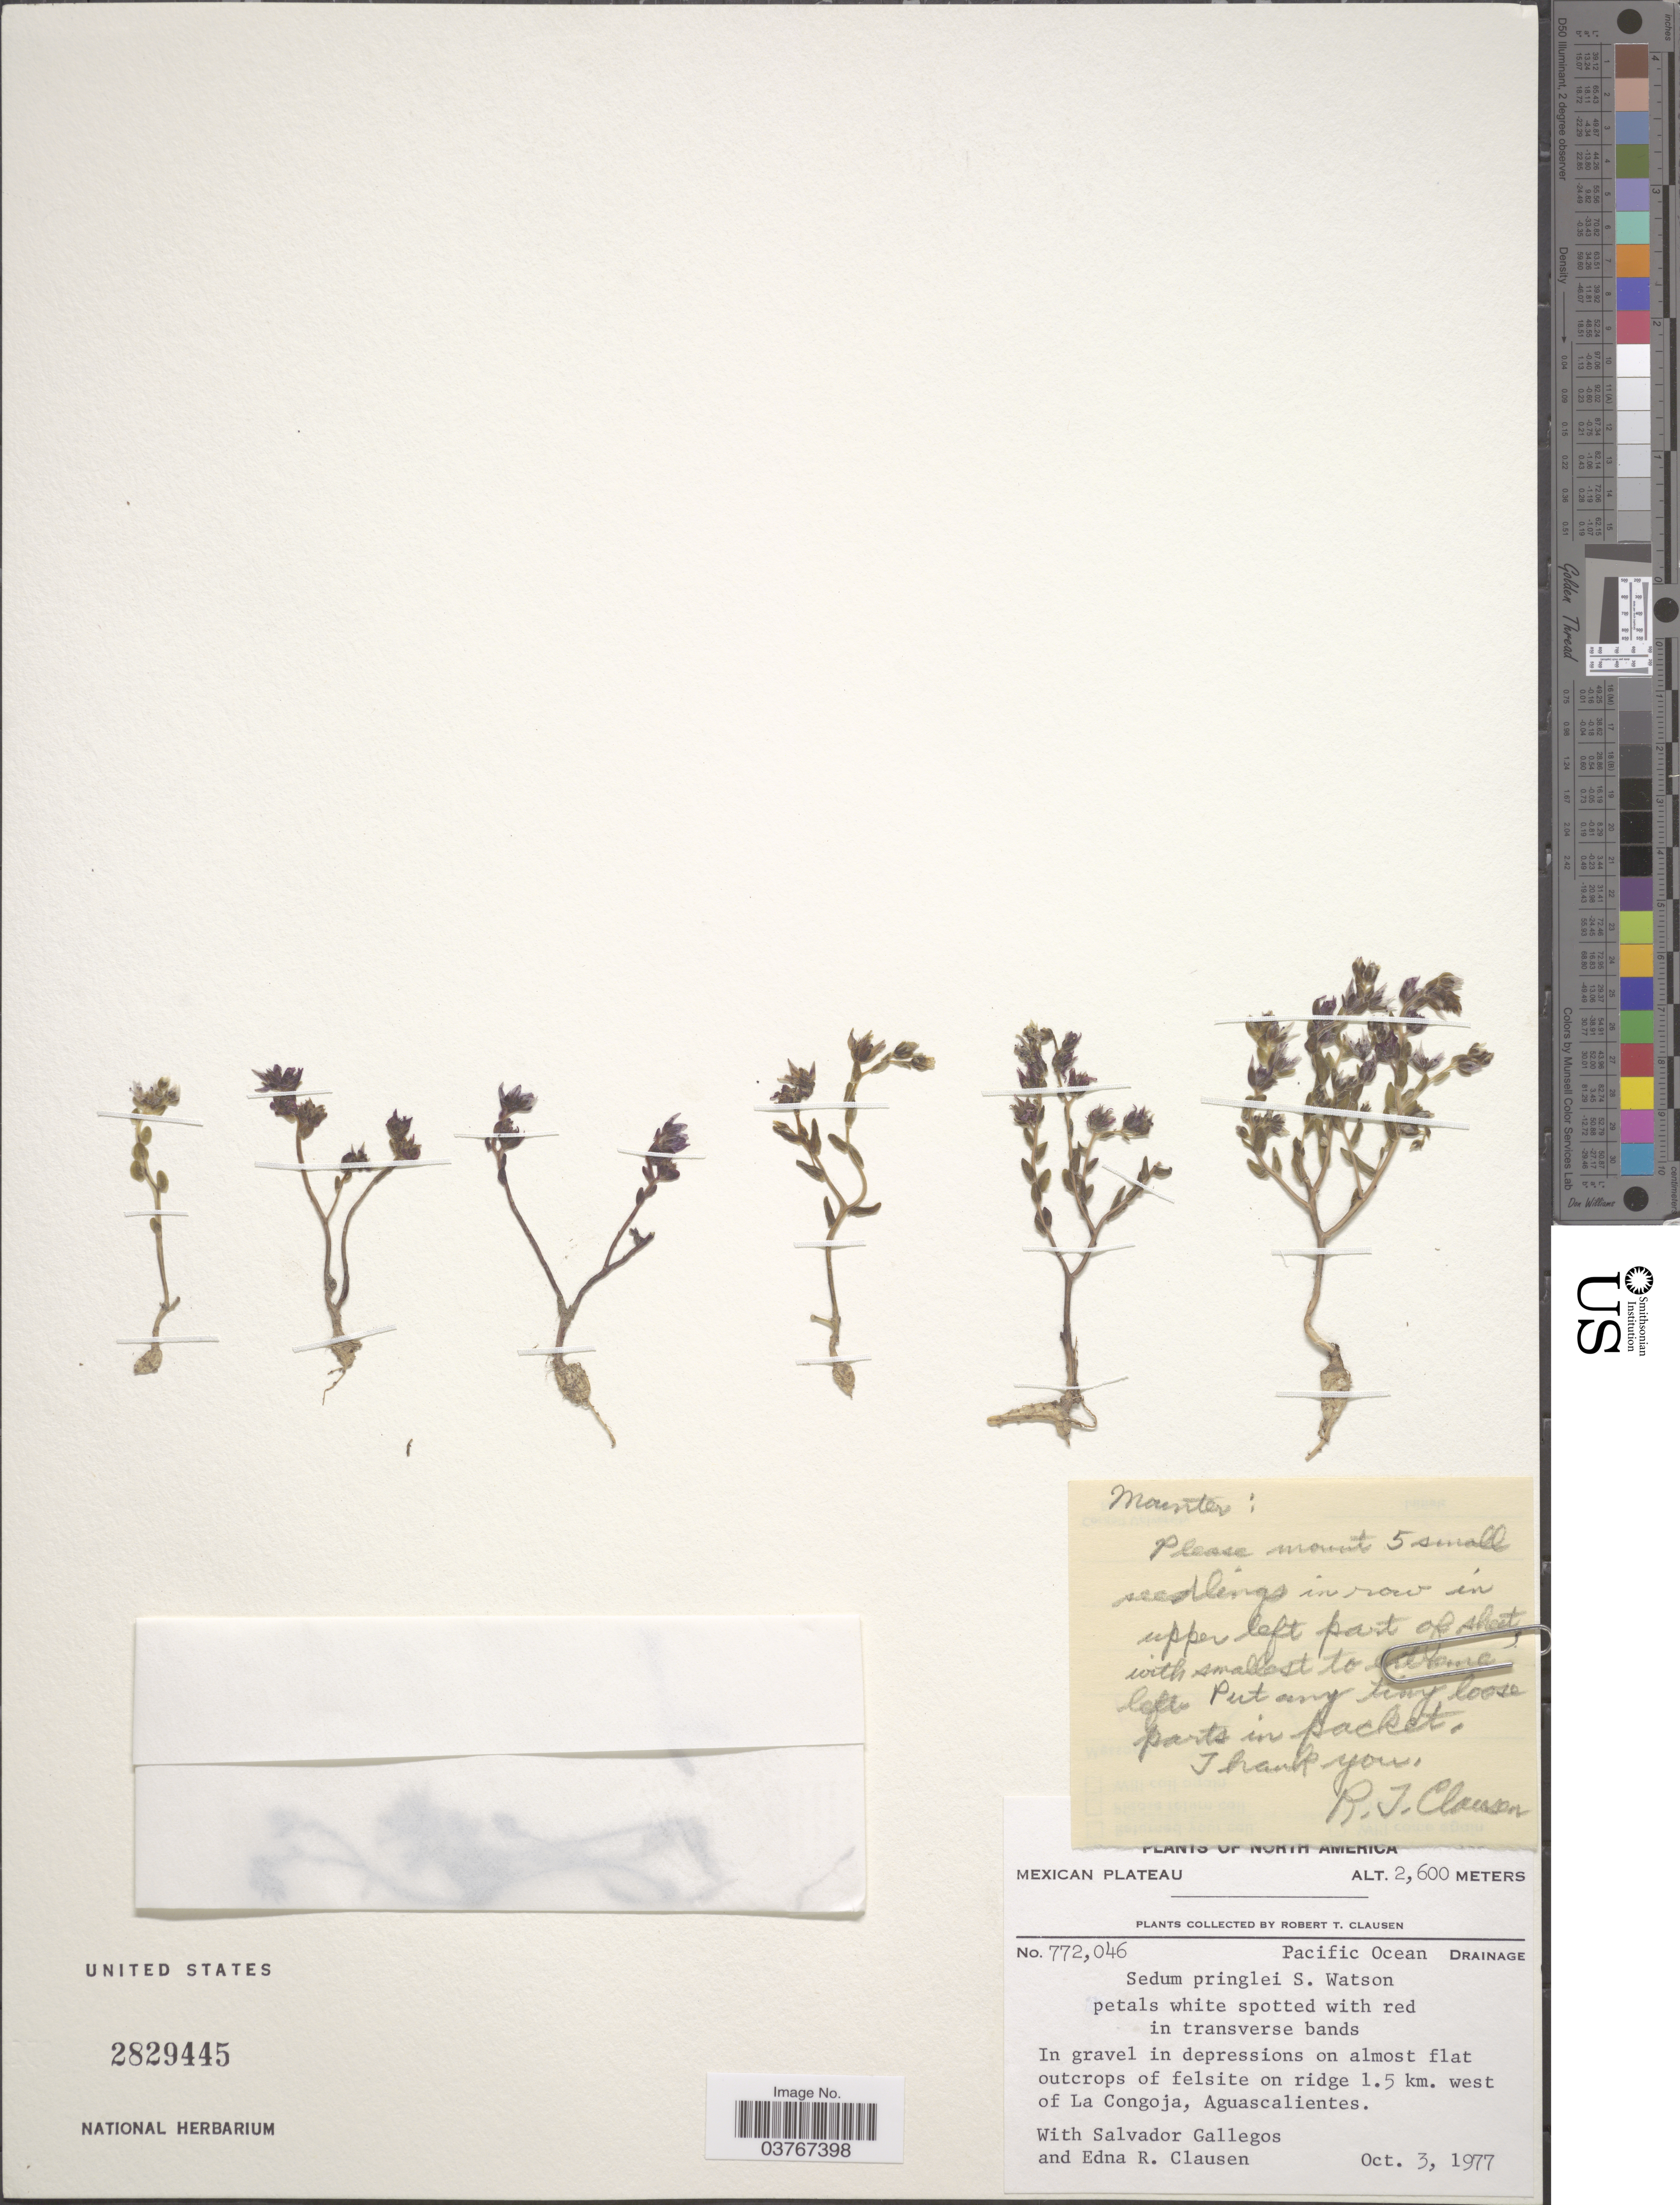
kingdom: Plantae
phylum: Tracheophyta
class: Magnoliopsida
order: Saxifragales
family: Crassulaceae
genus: Sedum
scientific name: Sedum pringlei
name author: S. Watson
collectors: R. T. Clausen, S. Gallegos & E. Clausen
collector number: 7720446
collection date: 1977-10-03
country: Mexico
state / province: Aguascalientes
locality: Mexican Plateau. Pacific Ocean Drainage. In gravel in depressions on almost flat outcrops of felsite on ridge 1.5 km. west of La Congoja.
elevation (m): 2600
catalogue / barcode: US 2829445